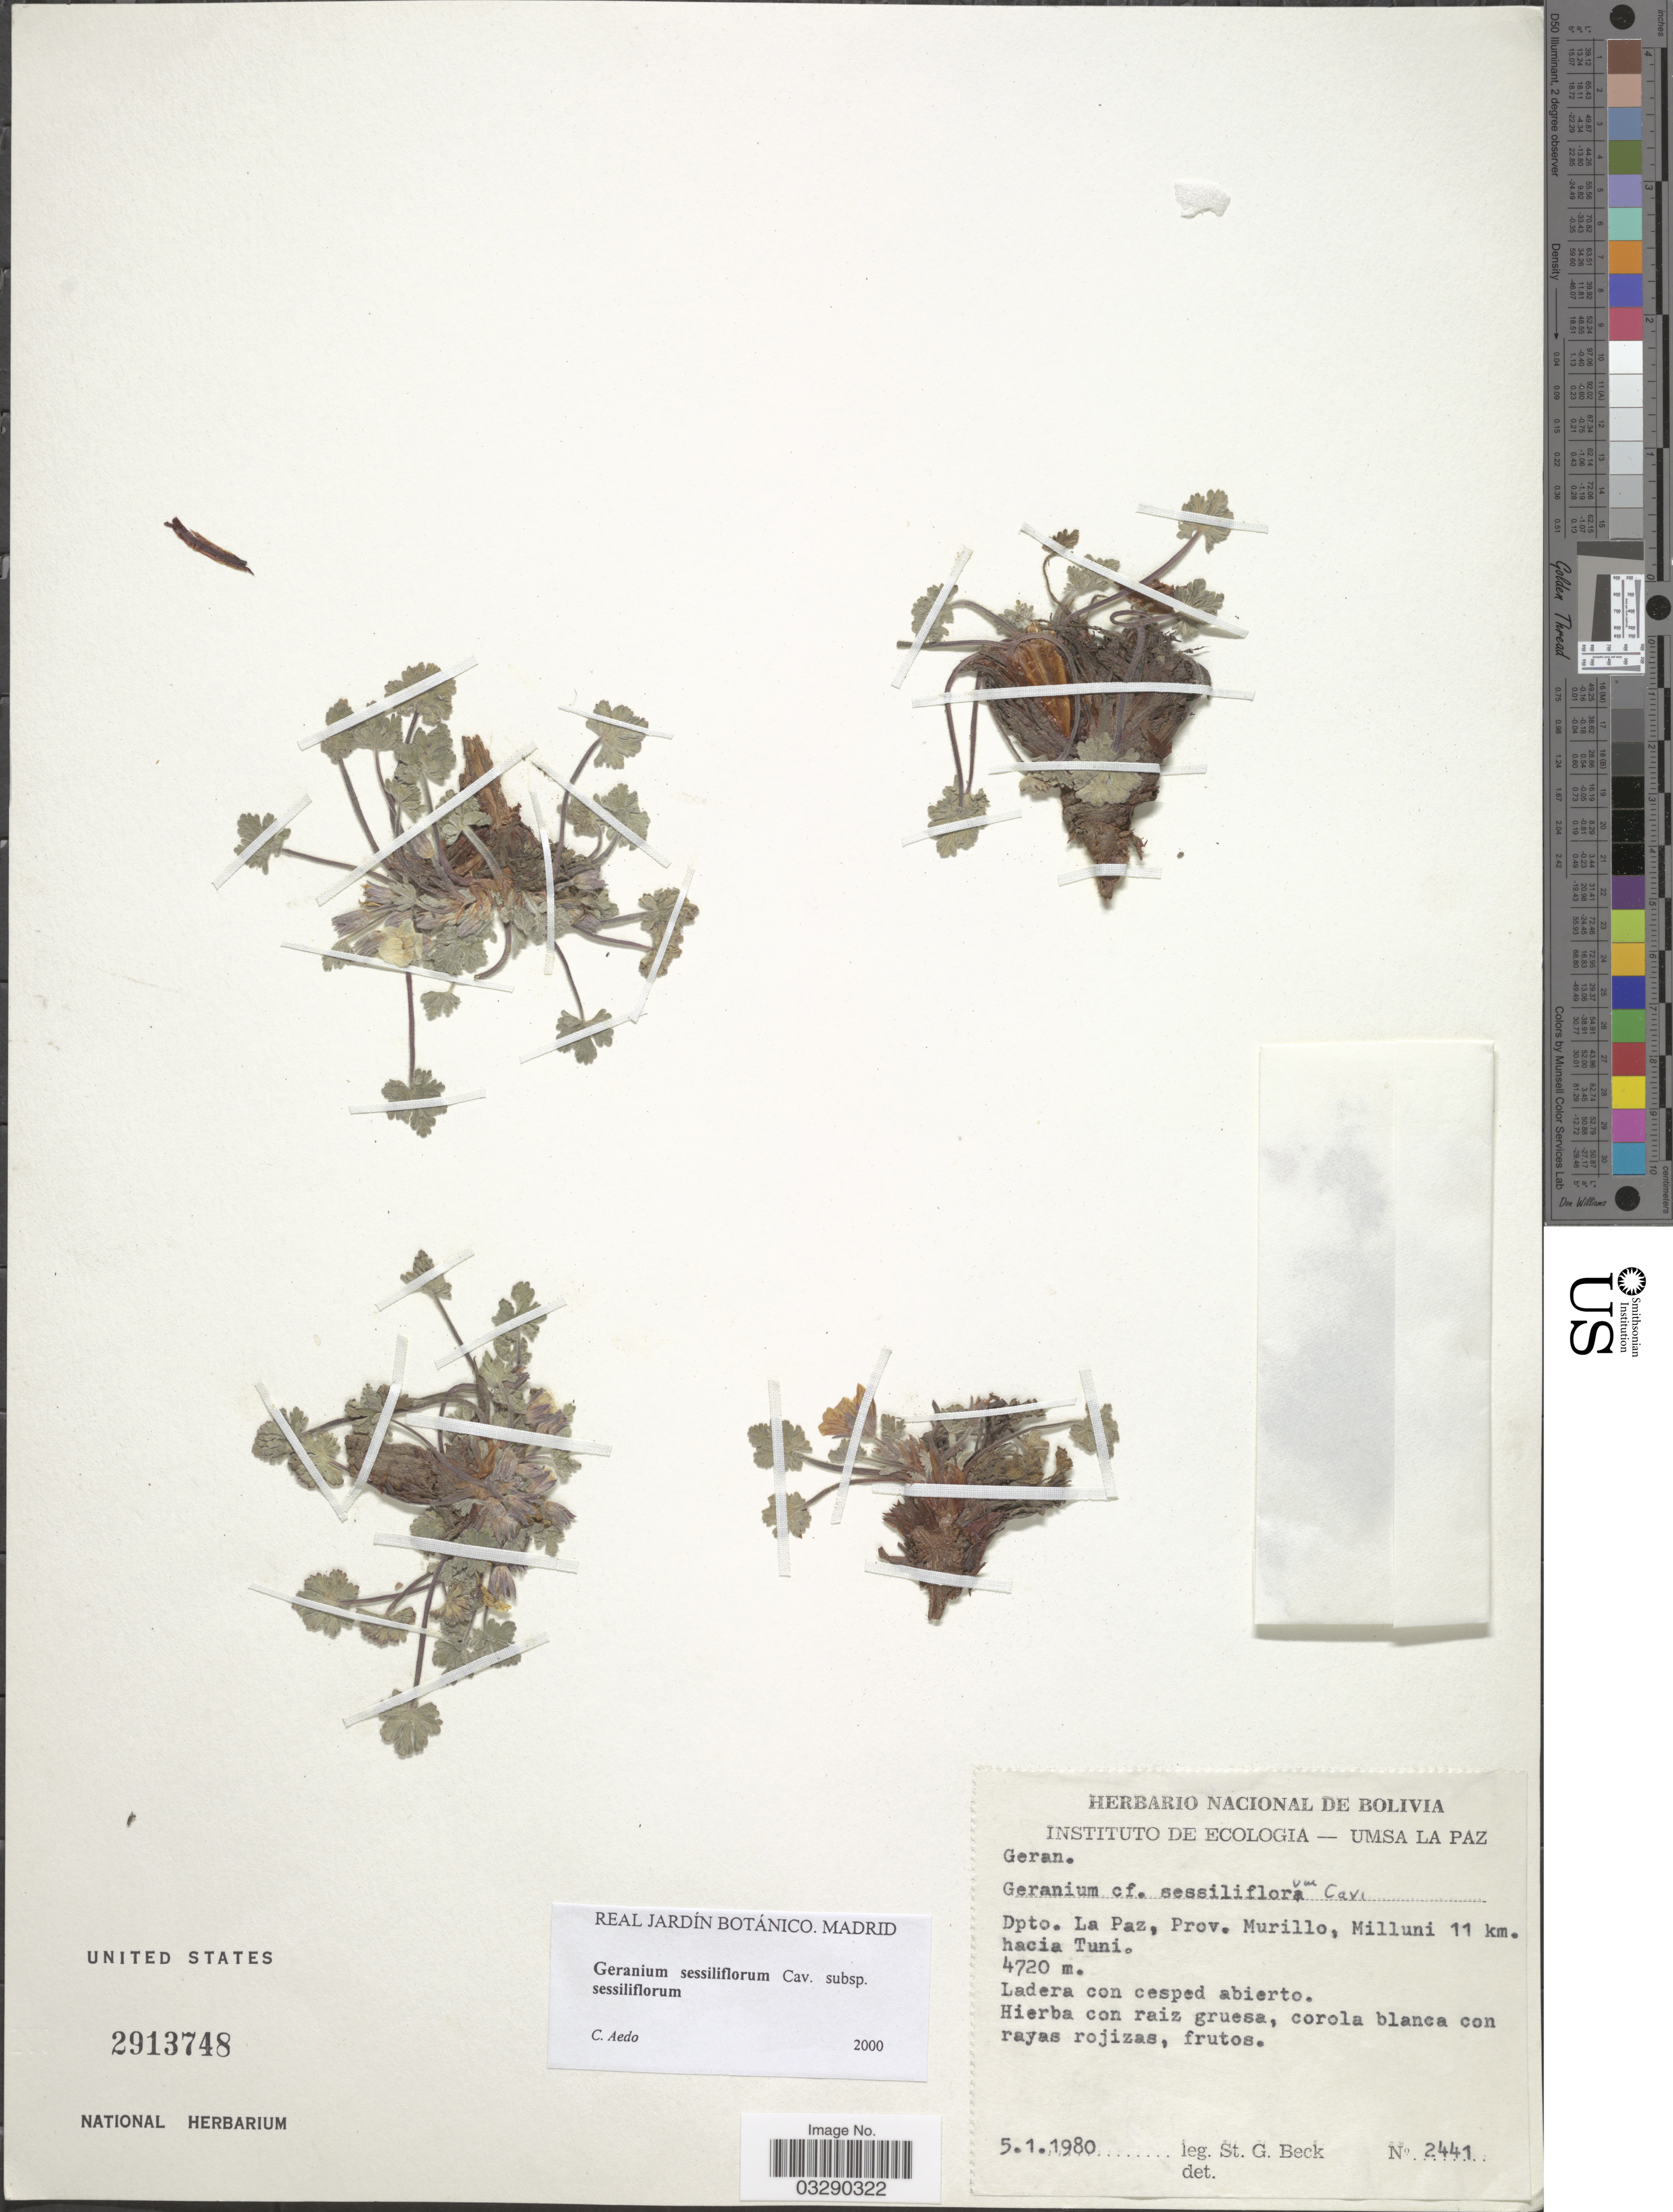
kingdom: Plantae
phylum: Tracheophyta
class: Magnoliopsida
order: Geraniales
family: Geraniaceae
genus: Geranium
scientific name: Geranium sessiliflorum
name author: Cav.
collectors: S. Beck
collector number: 2441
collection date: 1980-01-05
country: Bolivia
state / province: La Paz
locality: Dpto. La Paz, Prov. Murillo, Milluni 11 km. hacia Tuni.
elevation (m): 4720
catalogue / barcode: US 2913748